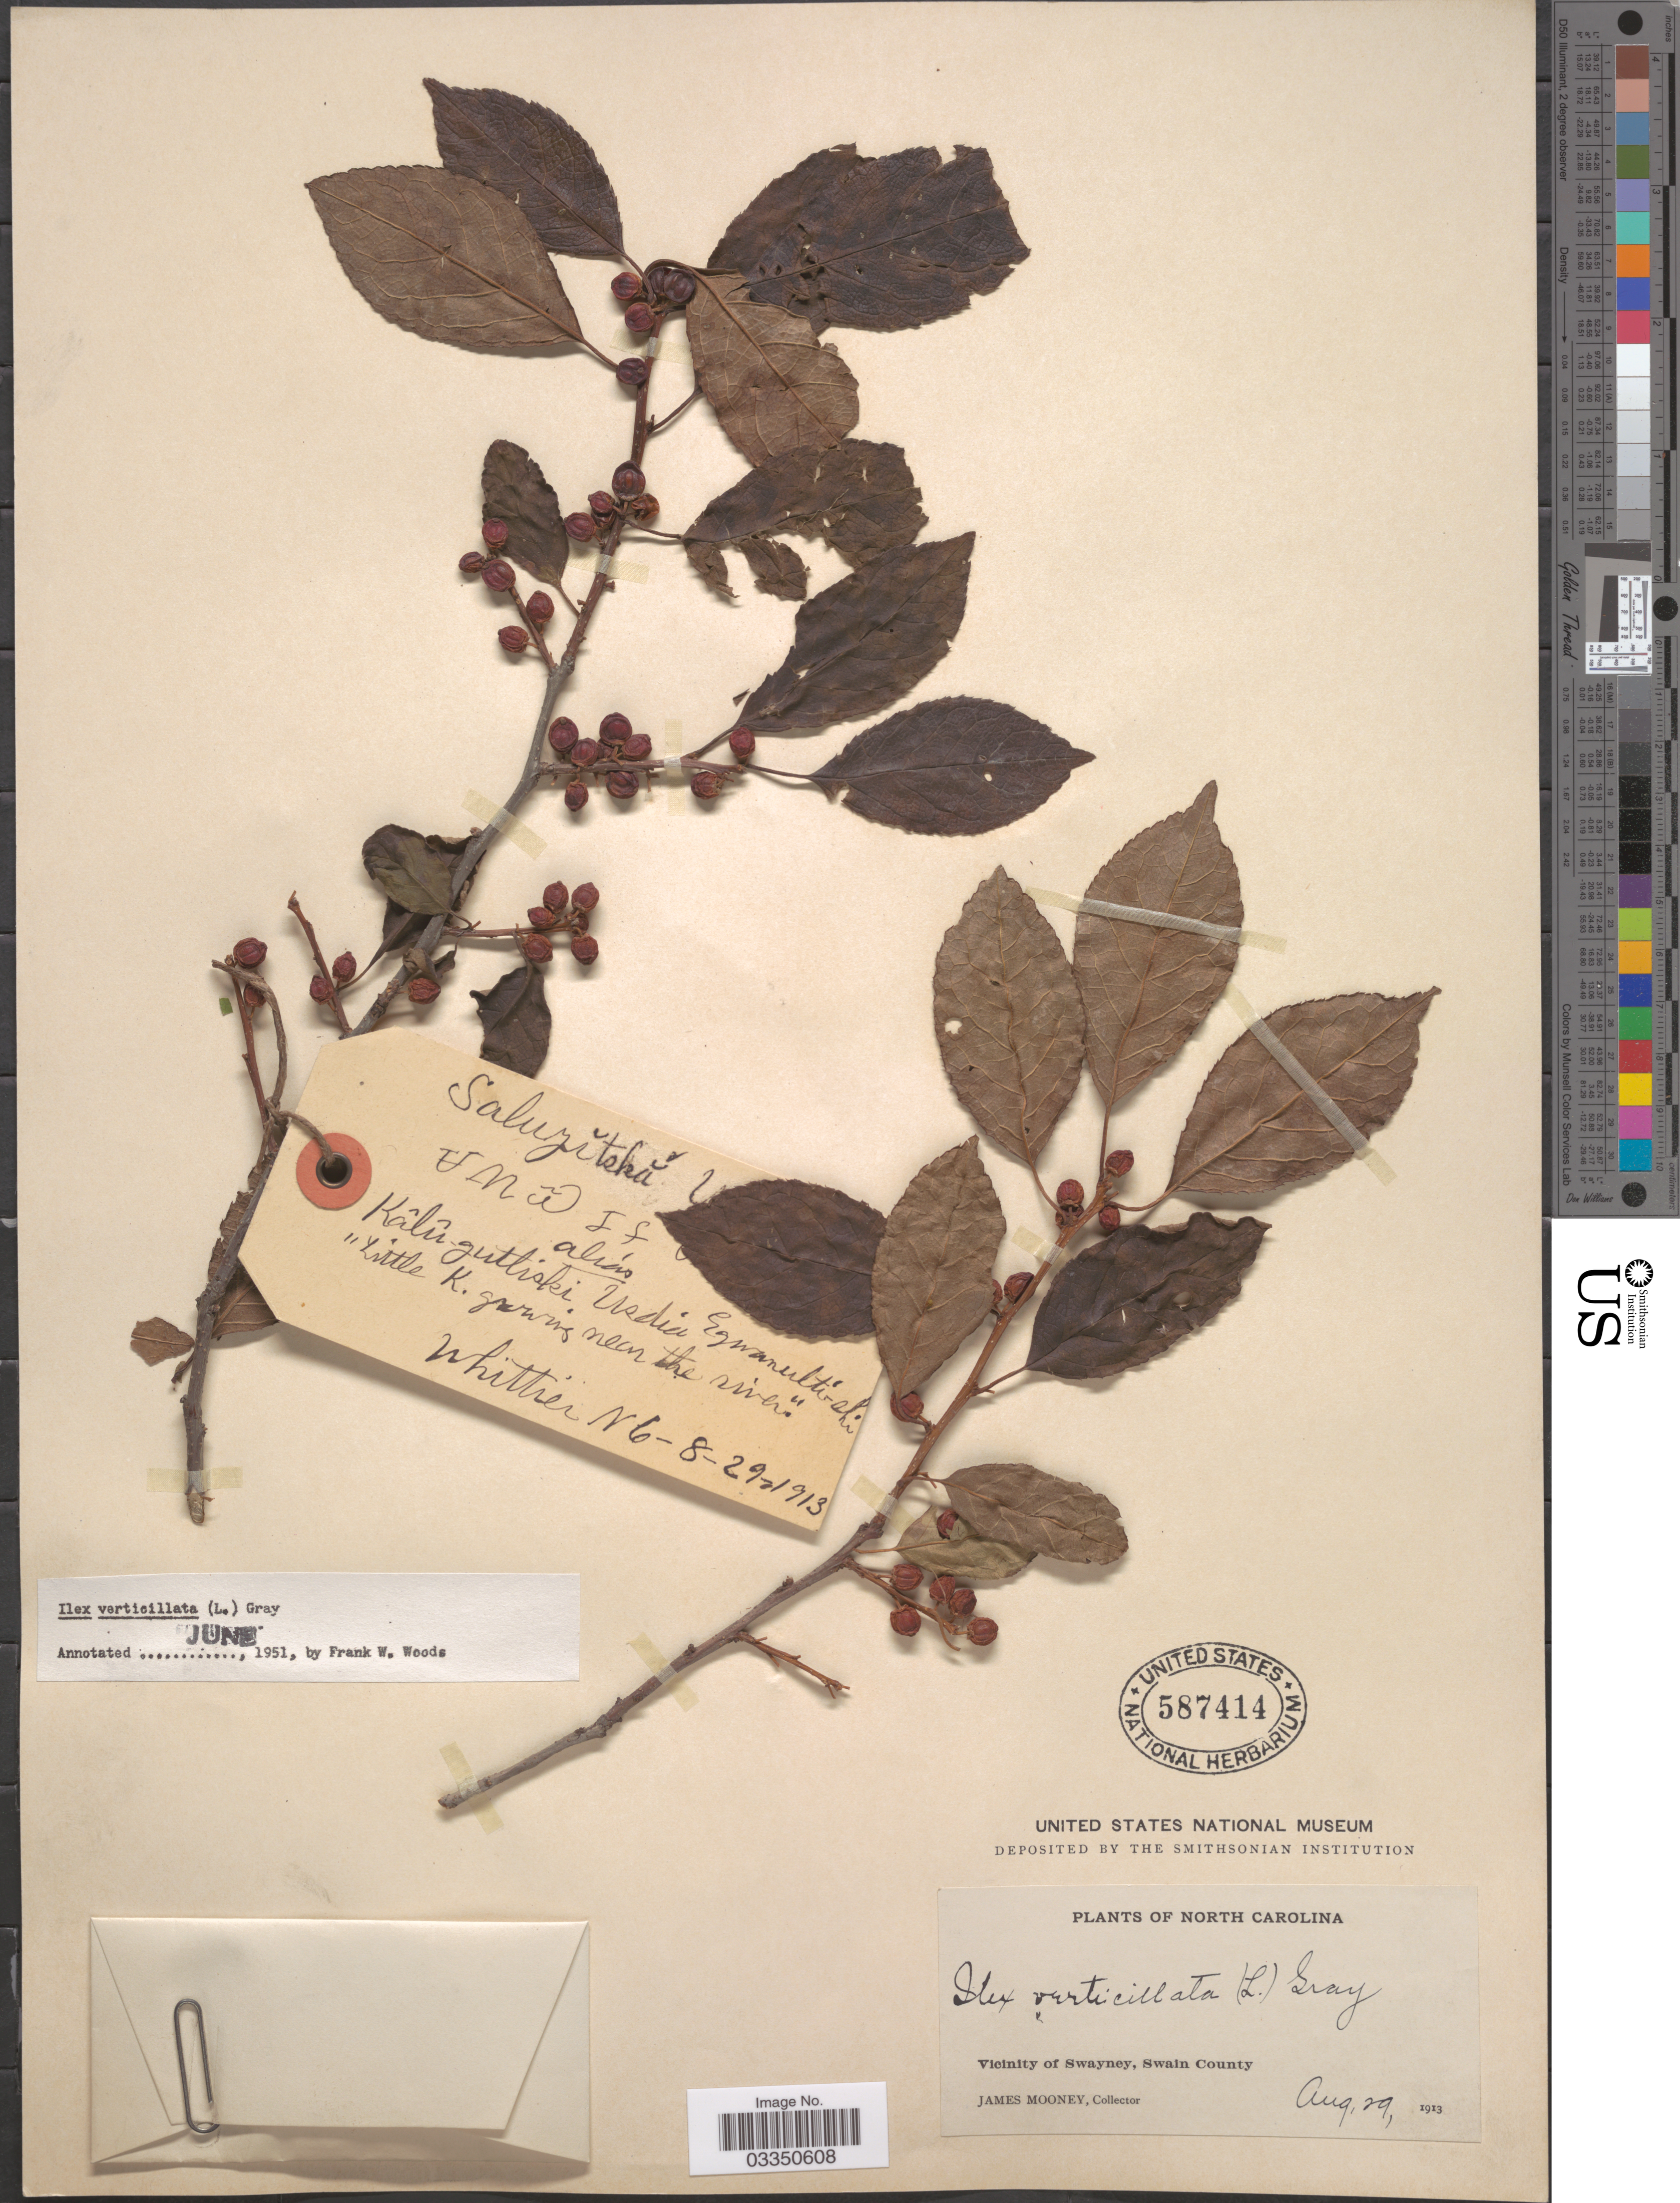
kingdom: Plantae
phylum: Tracheophyta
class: Magnoliopsida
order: Aquifoliales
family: Aquifoliaceae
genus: Ilex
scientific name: Ilex verticillata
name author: (L.) A. Gray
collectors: J. Mooney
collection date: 1913-08-29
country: United States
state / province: North Carolina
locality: Vicinity of Swayney, Swain County.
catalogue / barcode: US 587414